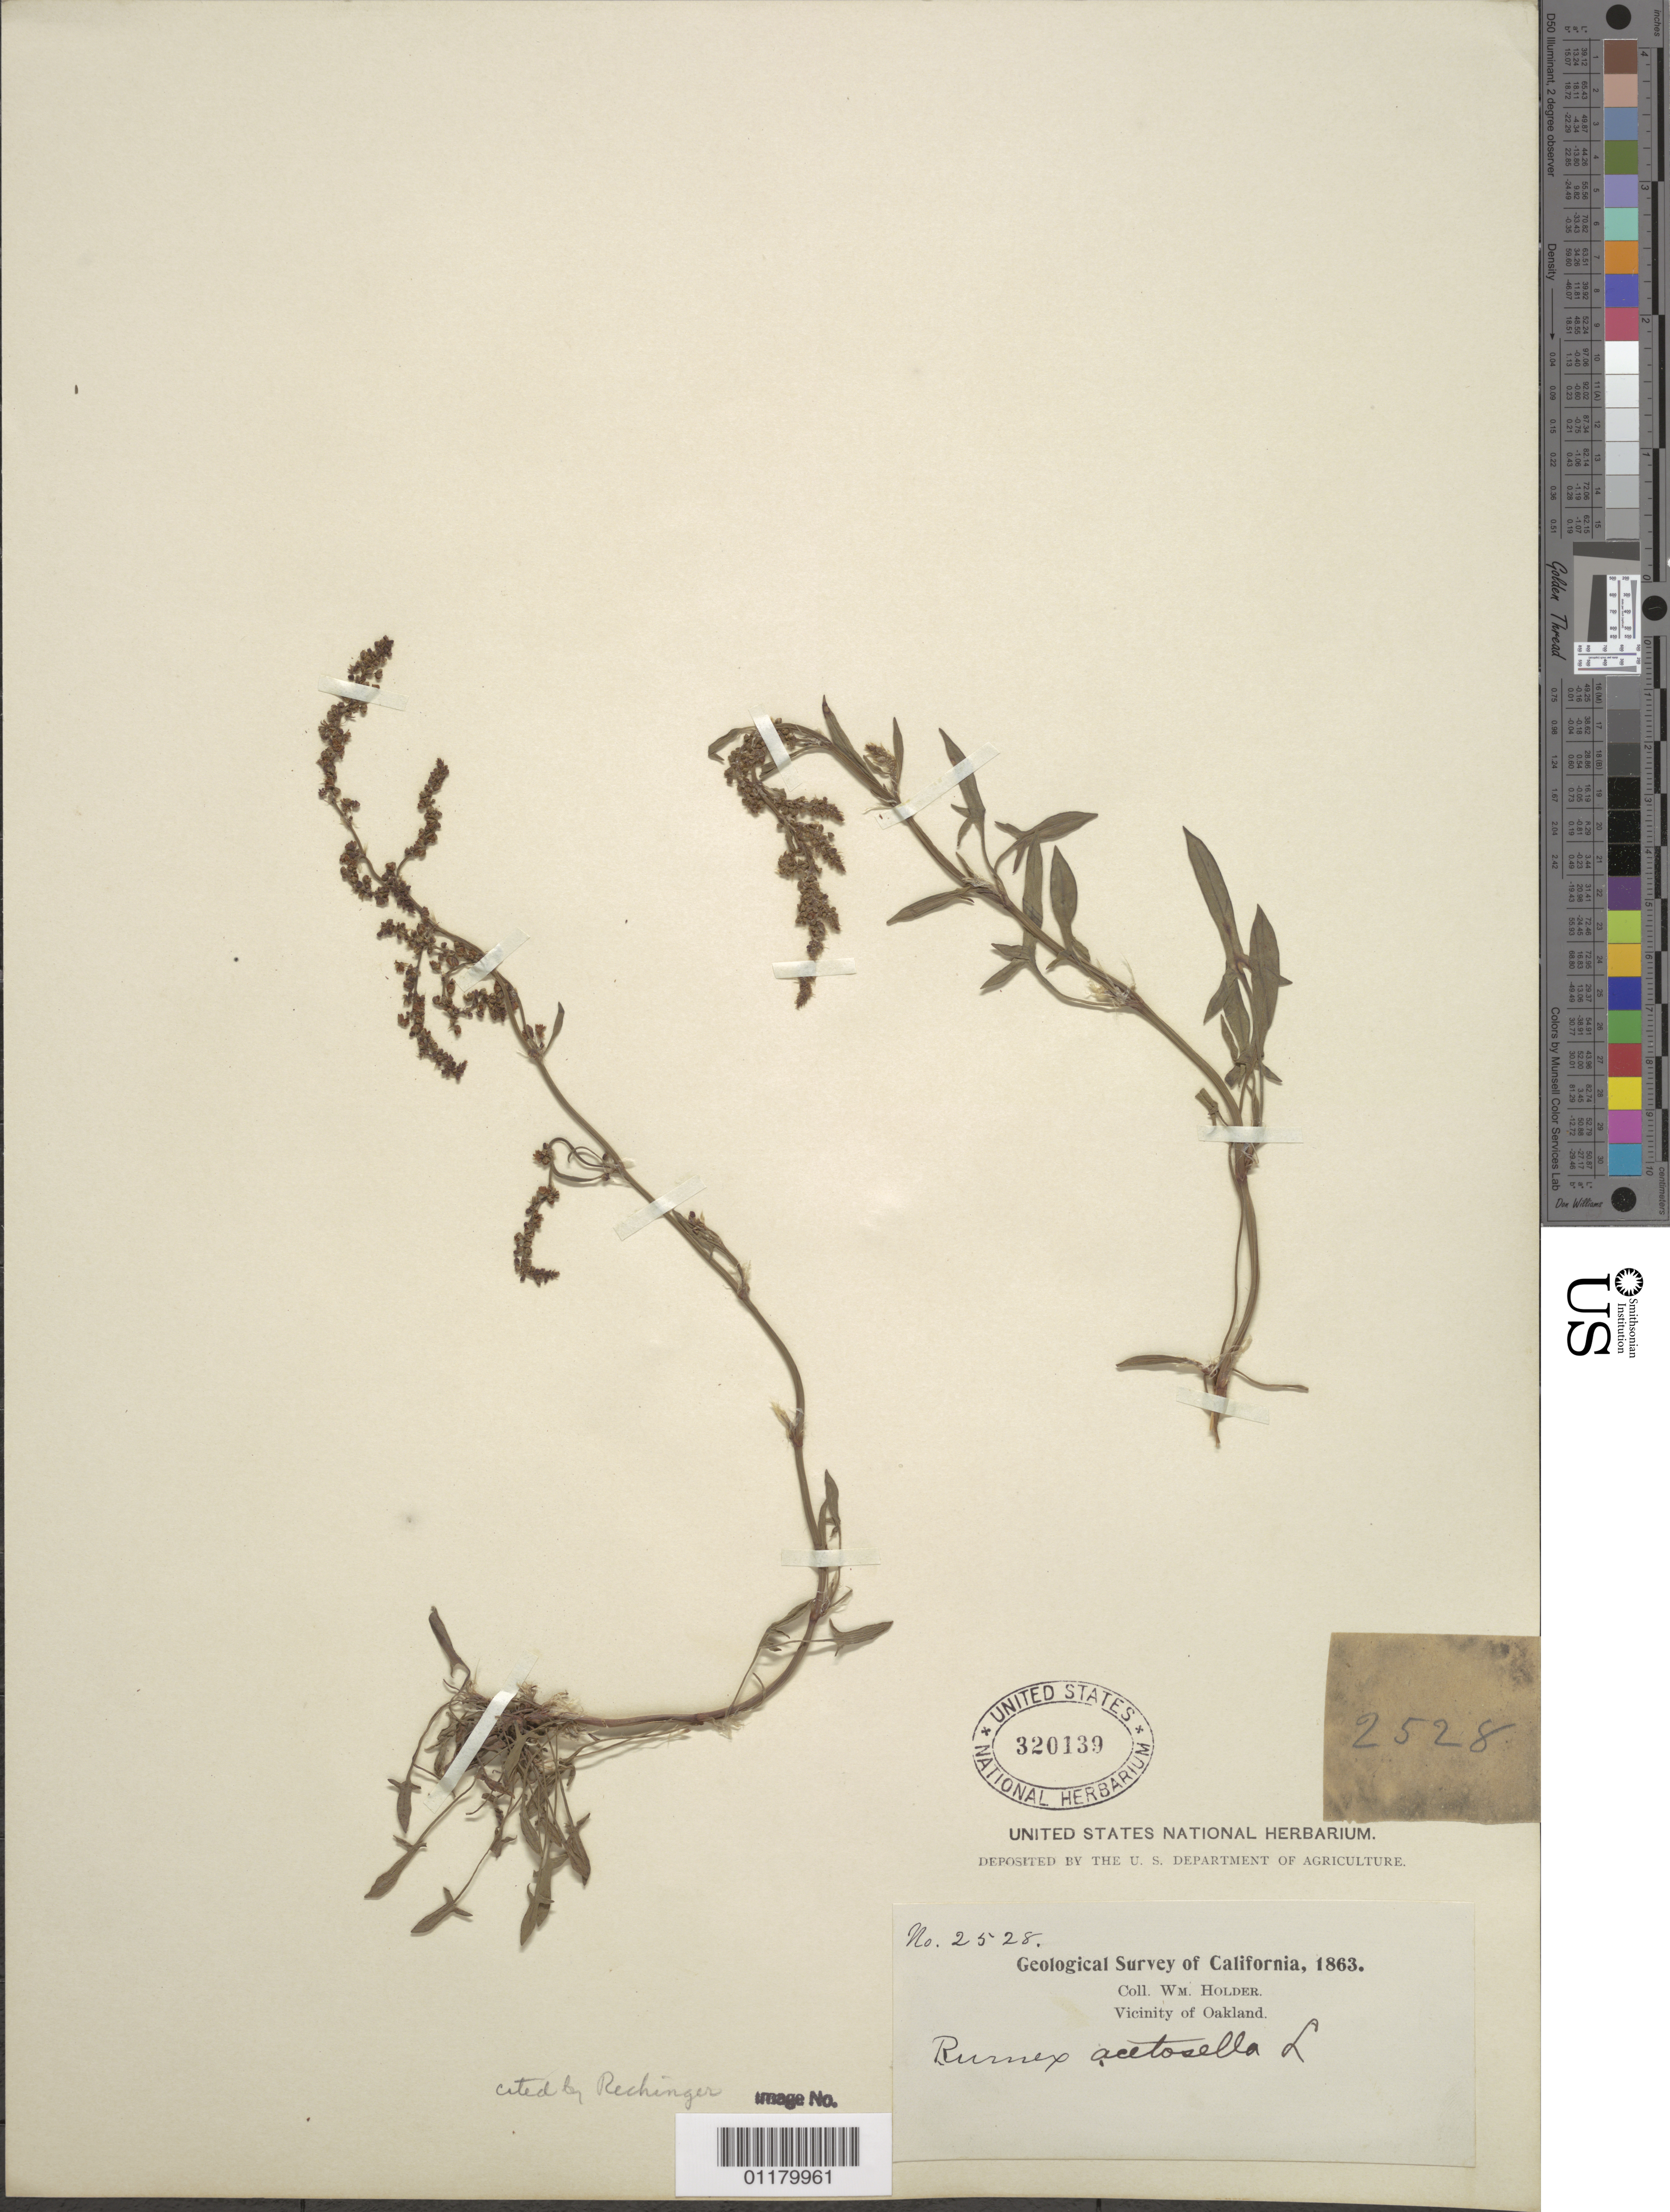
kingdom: Plantae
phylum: Tracheophyta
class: Magnoliopsida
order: Caryophyllales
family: Polygonaceae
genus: Rumex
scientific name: Rumex acetosella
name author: L.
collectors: W. Holder & W. H. Brewer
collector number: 2528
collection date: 1863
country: United States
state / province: California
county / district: Alameda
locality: Vicinity of Oakland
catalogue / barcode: US 320139